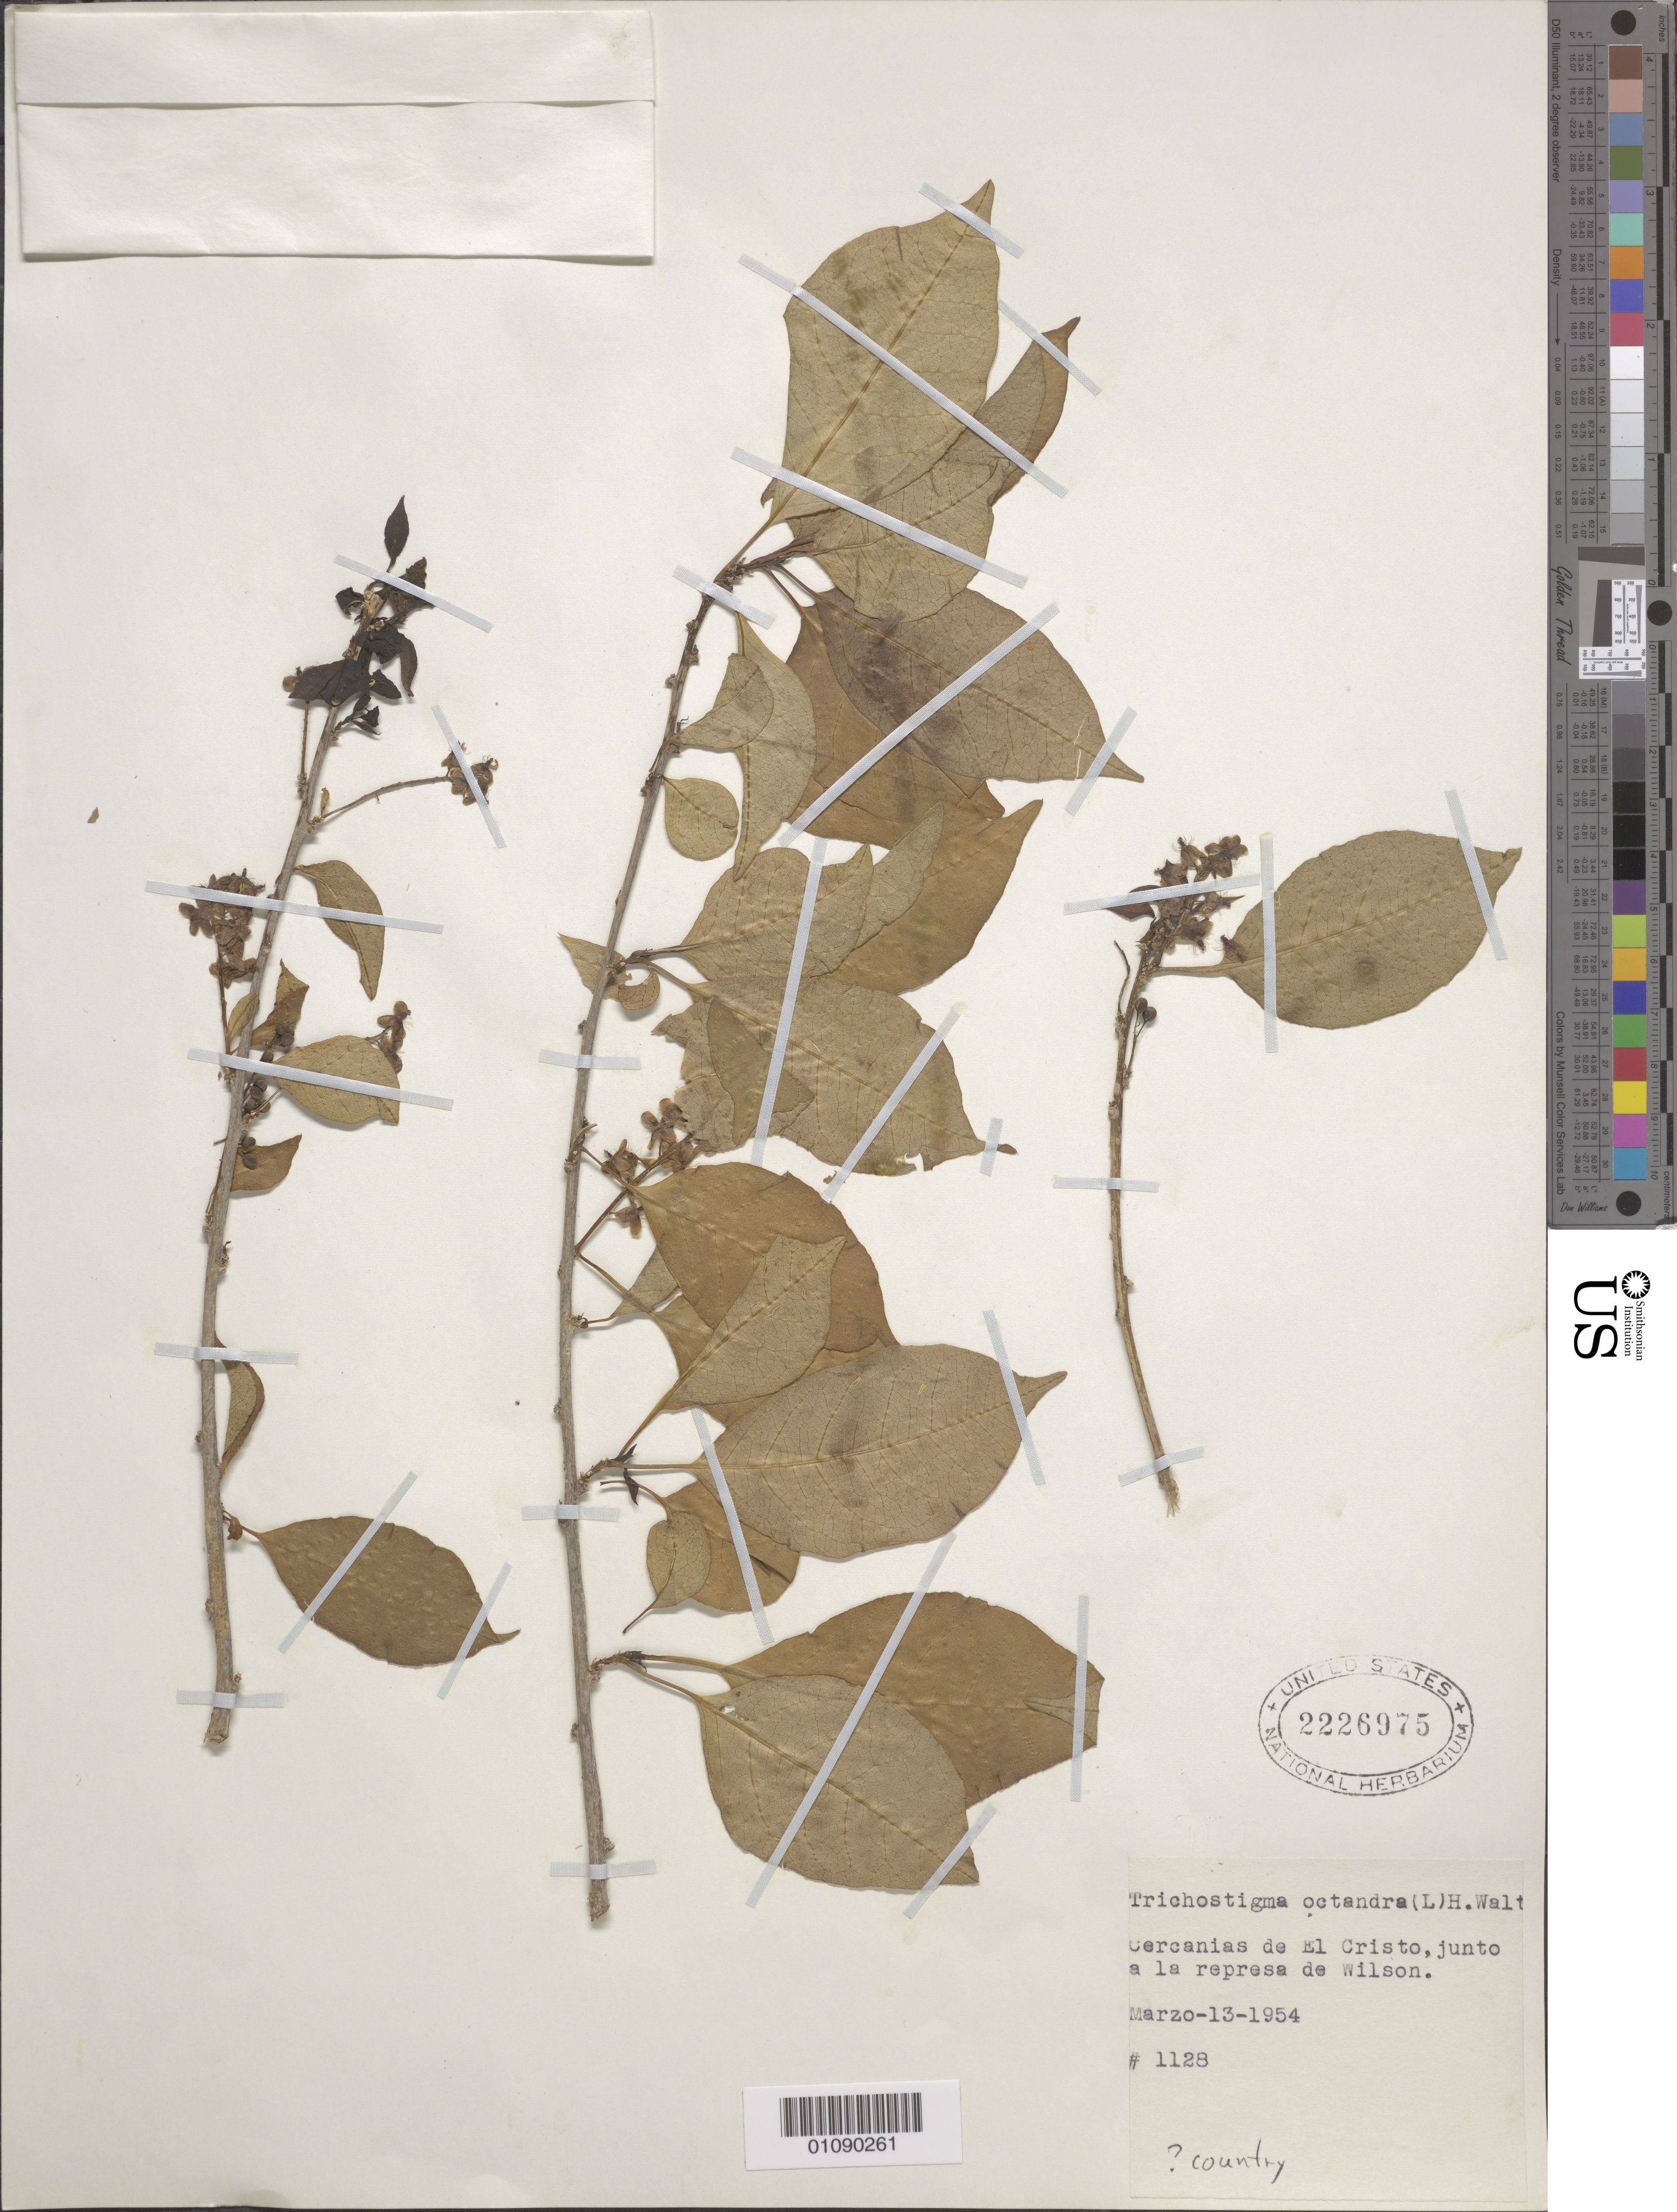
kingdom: Plantae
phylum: Tracheophyta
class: Magnoliopsida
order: Caryophyllales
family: Phytolaccaceae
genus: Trichostigma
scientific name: Trichostigma octandrum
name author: (L.) H. Walter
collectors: M. López Figueiras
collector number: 1128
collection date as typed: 13 Mar 1954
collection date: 1954-03-13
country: Cuba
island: Cuba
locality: Cercanias de El Cristo, jundo a la represa de Wilson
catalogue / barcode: US 2226975